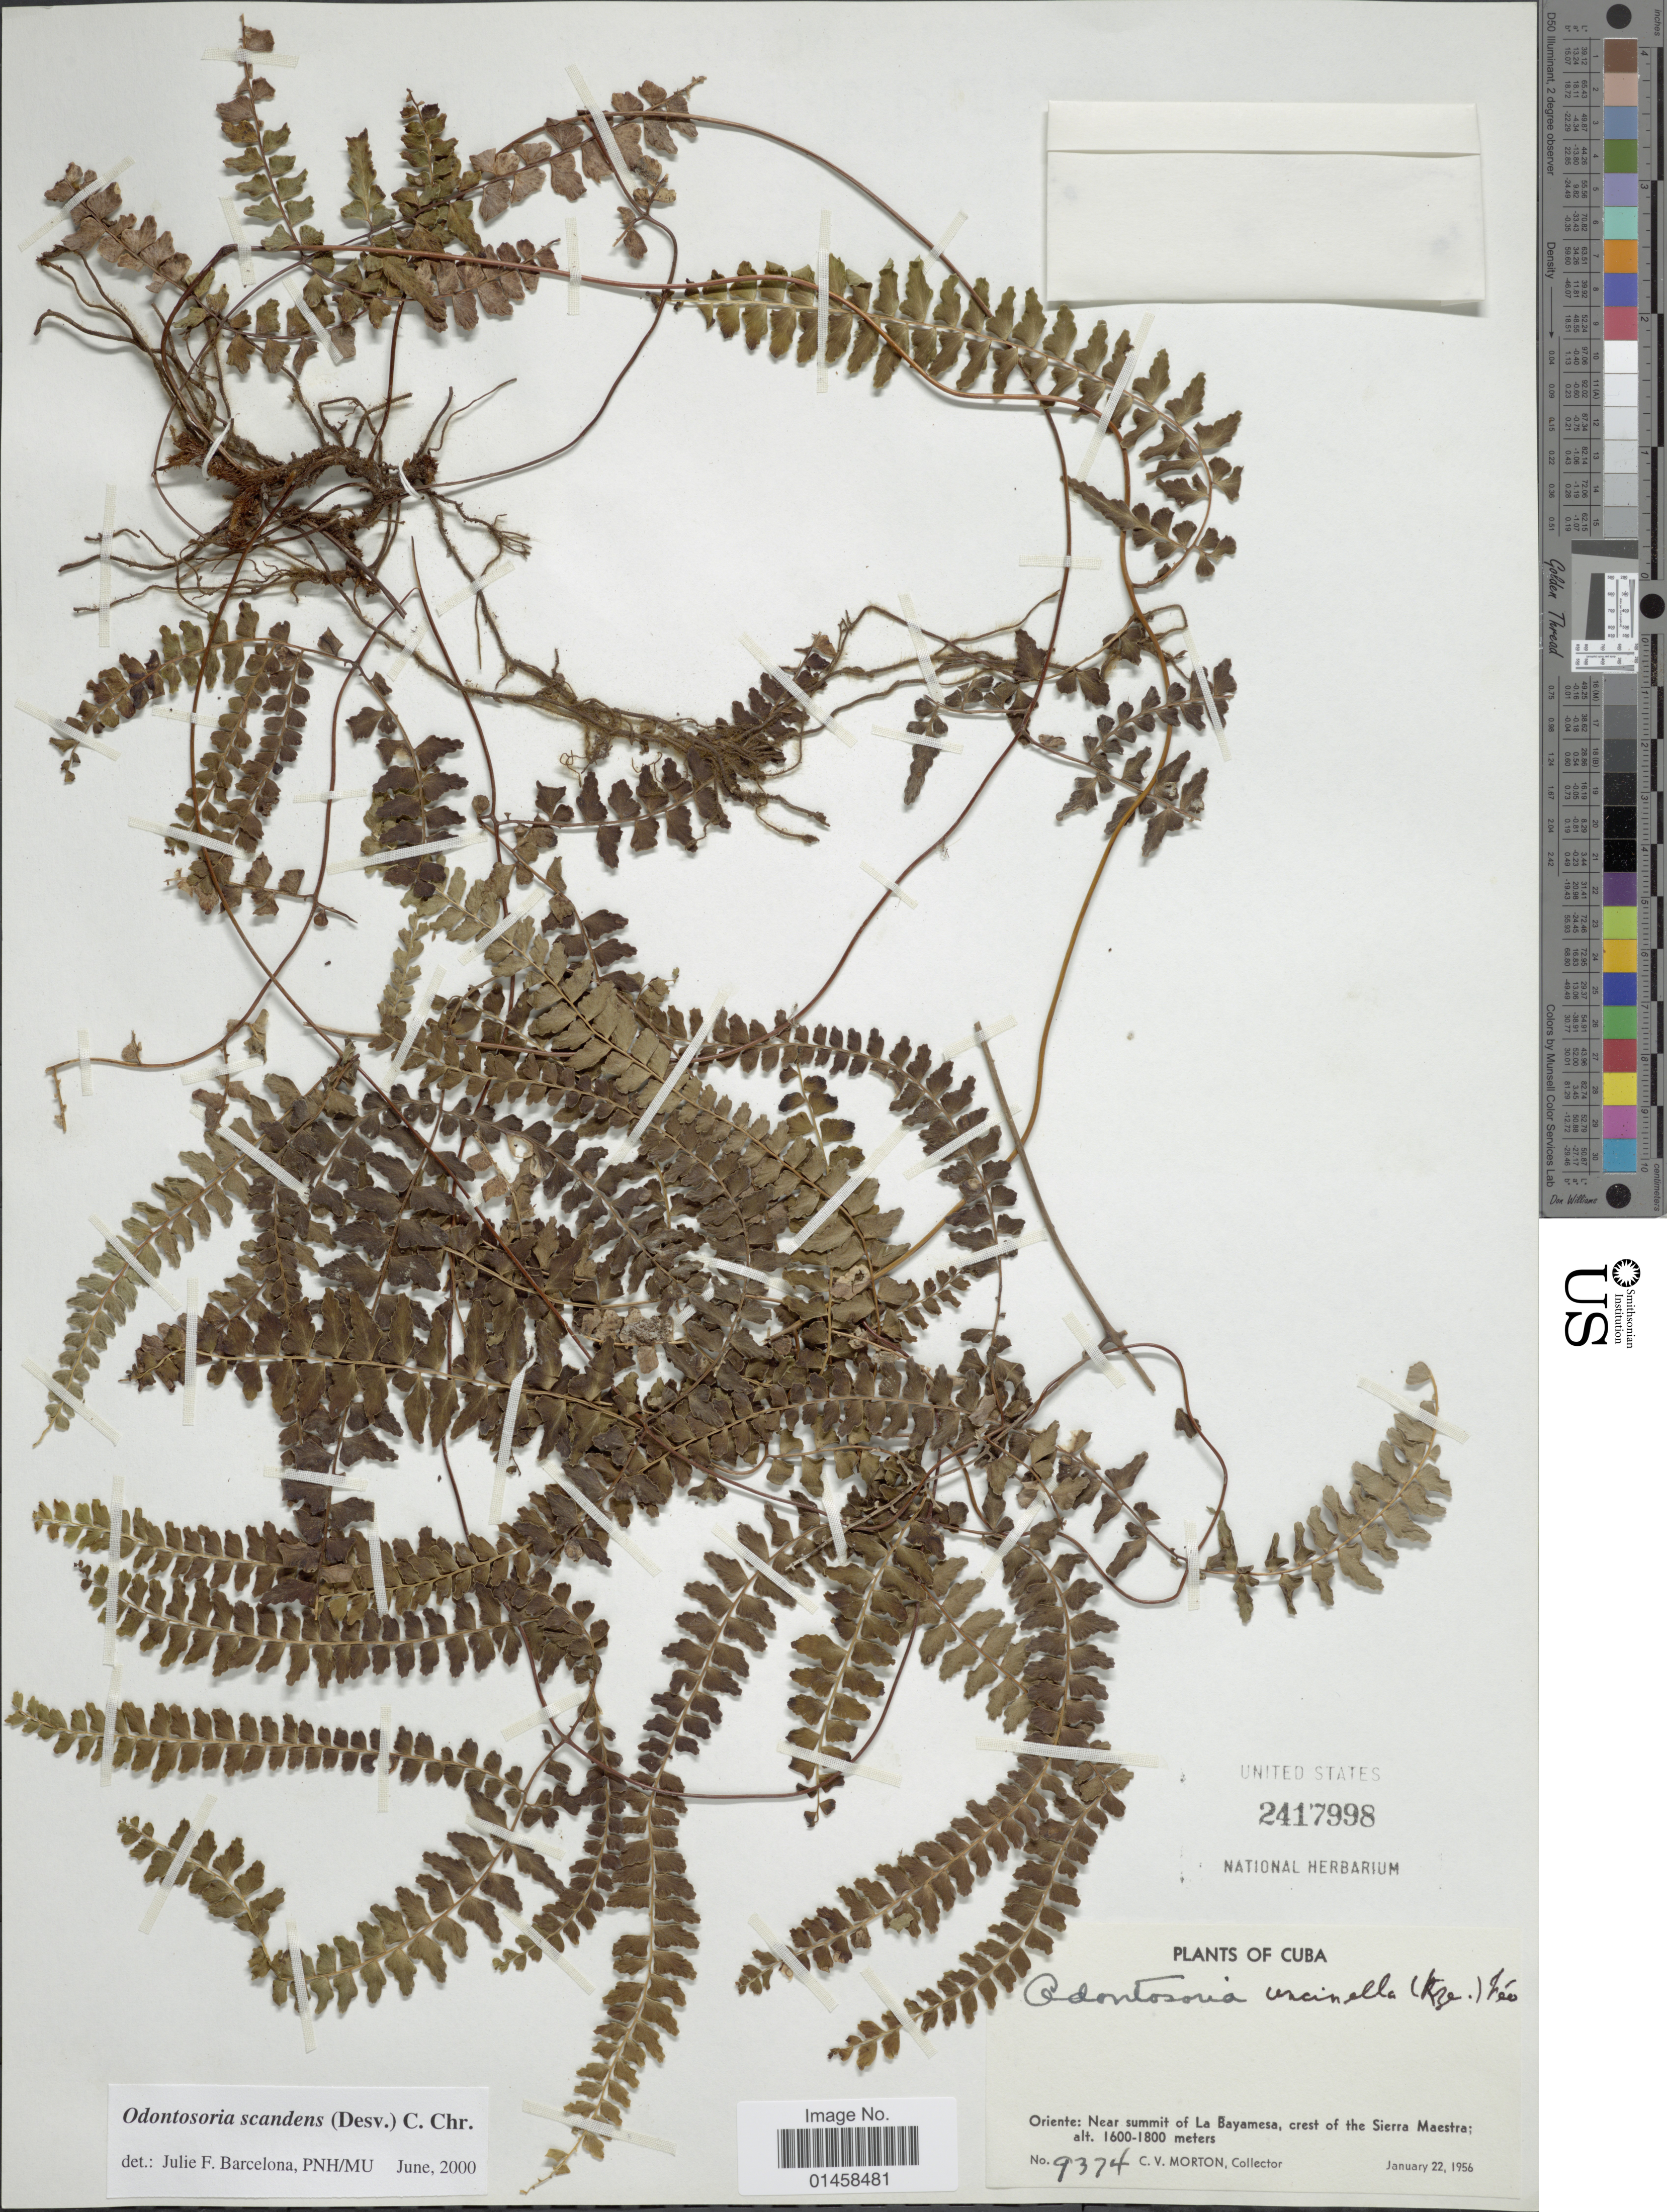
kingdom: Plantae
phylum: Tracheophyta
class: Polypodiopsida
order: Polypodiales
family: Lindsaeaceae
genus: Odontosoria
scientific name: Odontosoria scandens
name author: (Desv.) C. Chr.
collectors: C. V. Morton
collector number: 9374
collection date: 1956-01-22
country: Cuba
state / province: Oriente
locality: Near summit of La Bayamesa, crest of the Sierra Maestra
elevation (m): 1600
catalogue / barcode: US 2417998